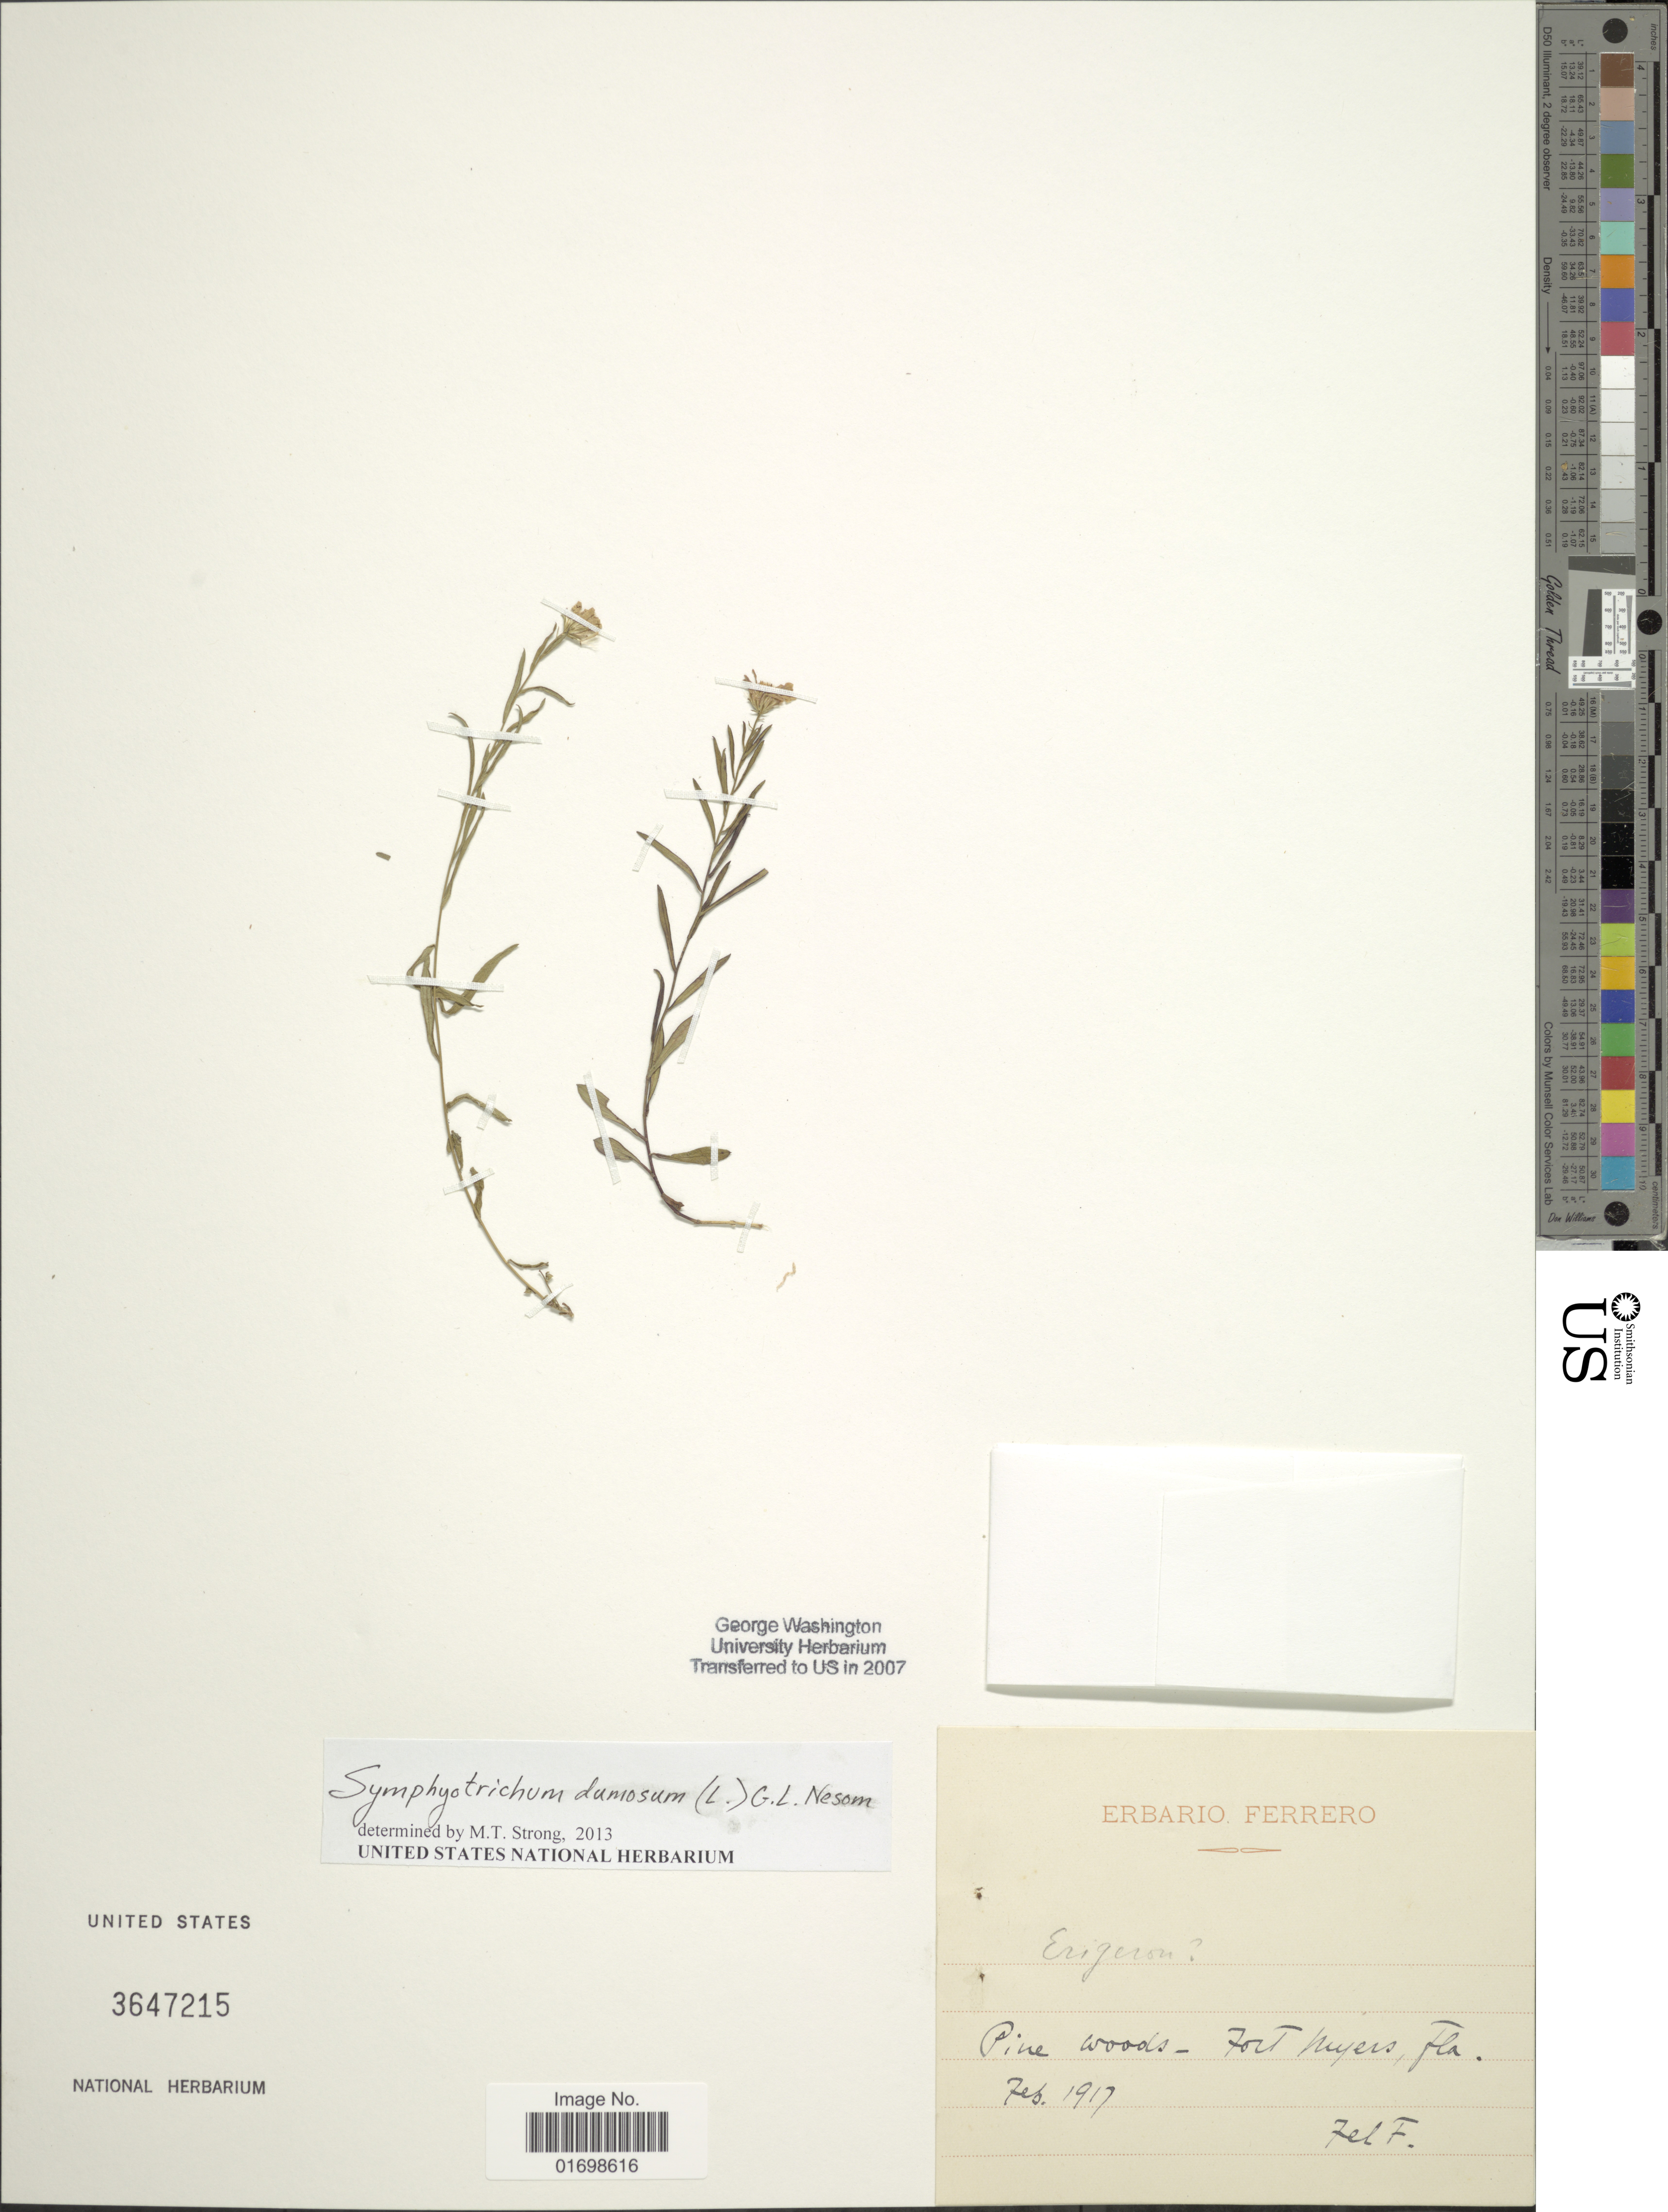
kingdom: Plantae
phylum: Tracheophyta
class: Magnoliopsida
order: Asterales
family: Asteraceae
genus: Symphyotrichum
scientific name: Symphyotrichum dumosum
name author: (L.) G.L. Nesom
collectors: F. Ferrero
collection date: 1917-02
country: United States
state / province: Florida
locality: Pine woods - Fort Myers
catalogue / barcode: US 3647215